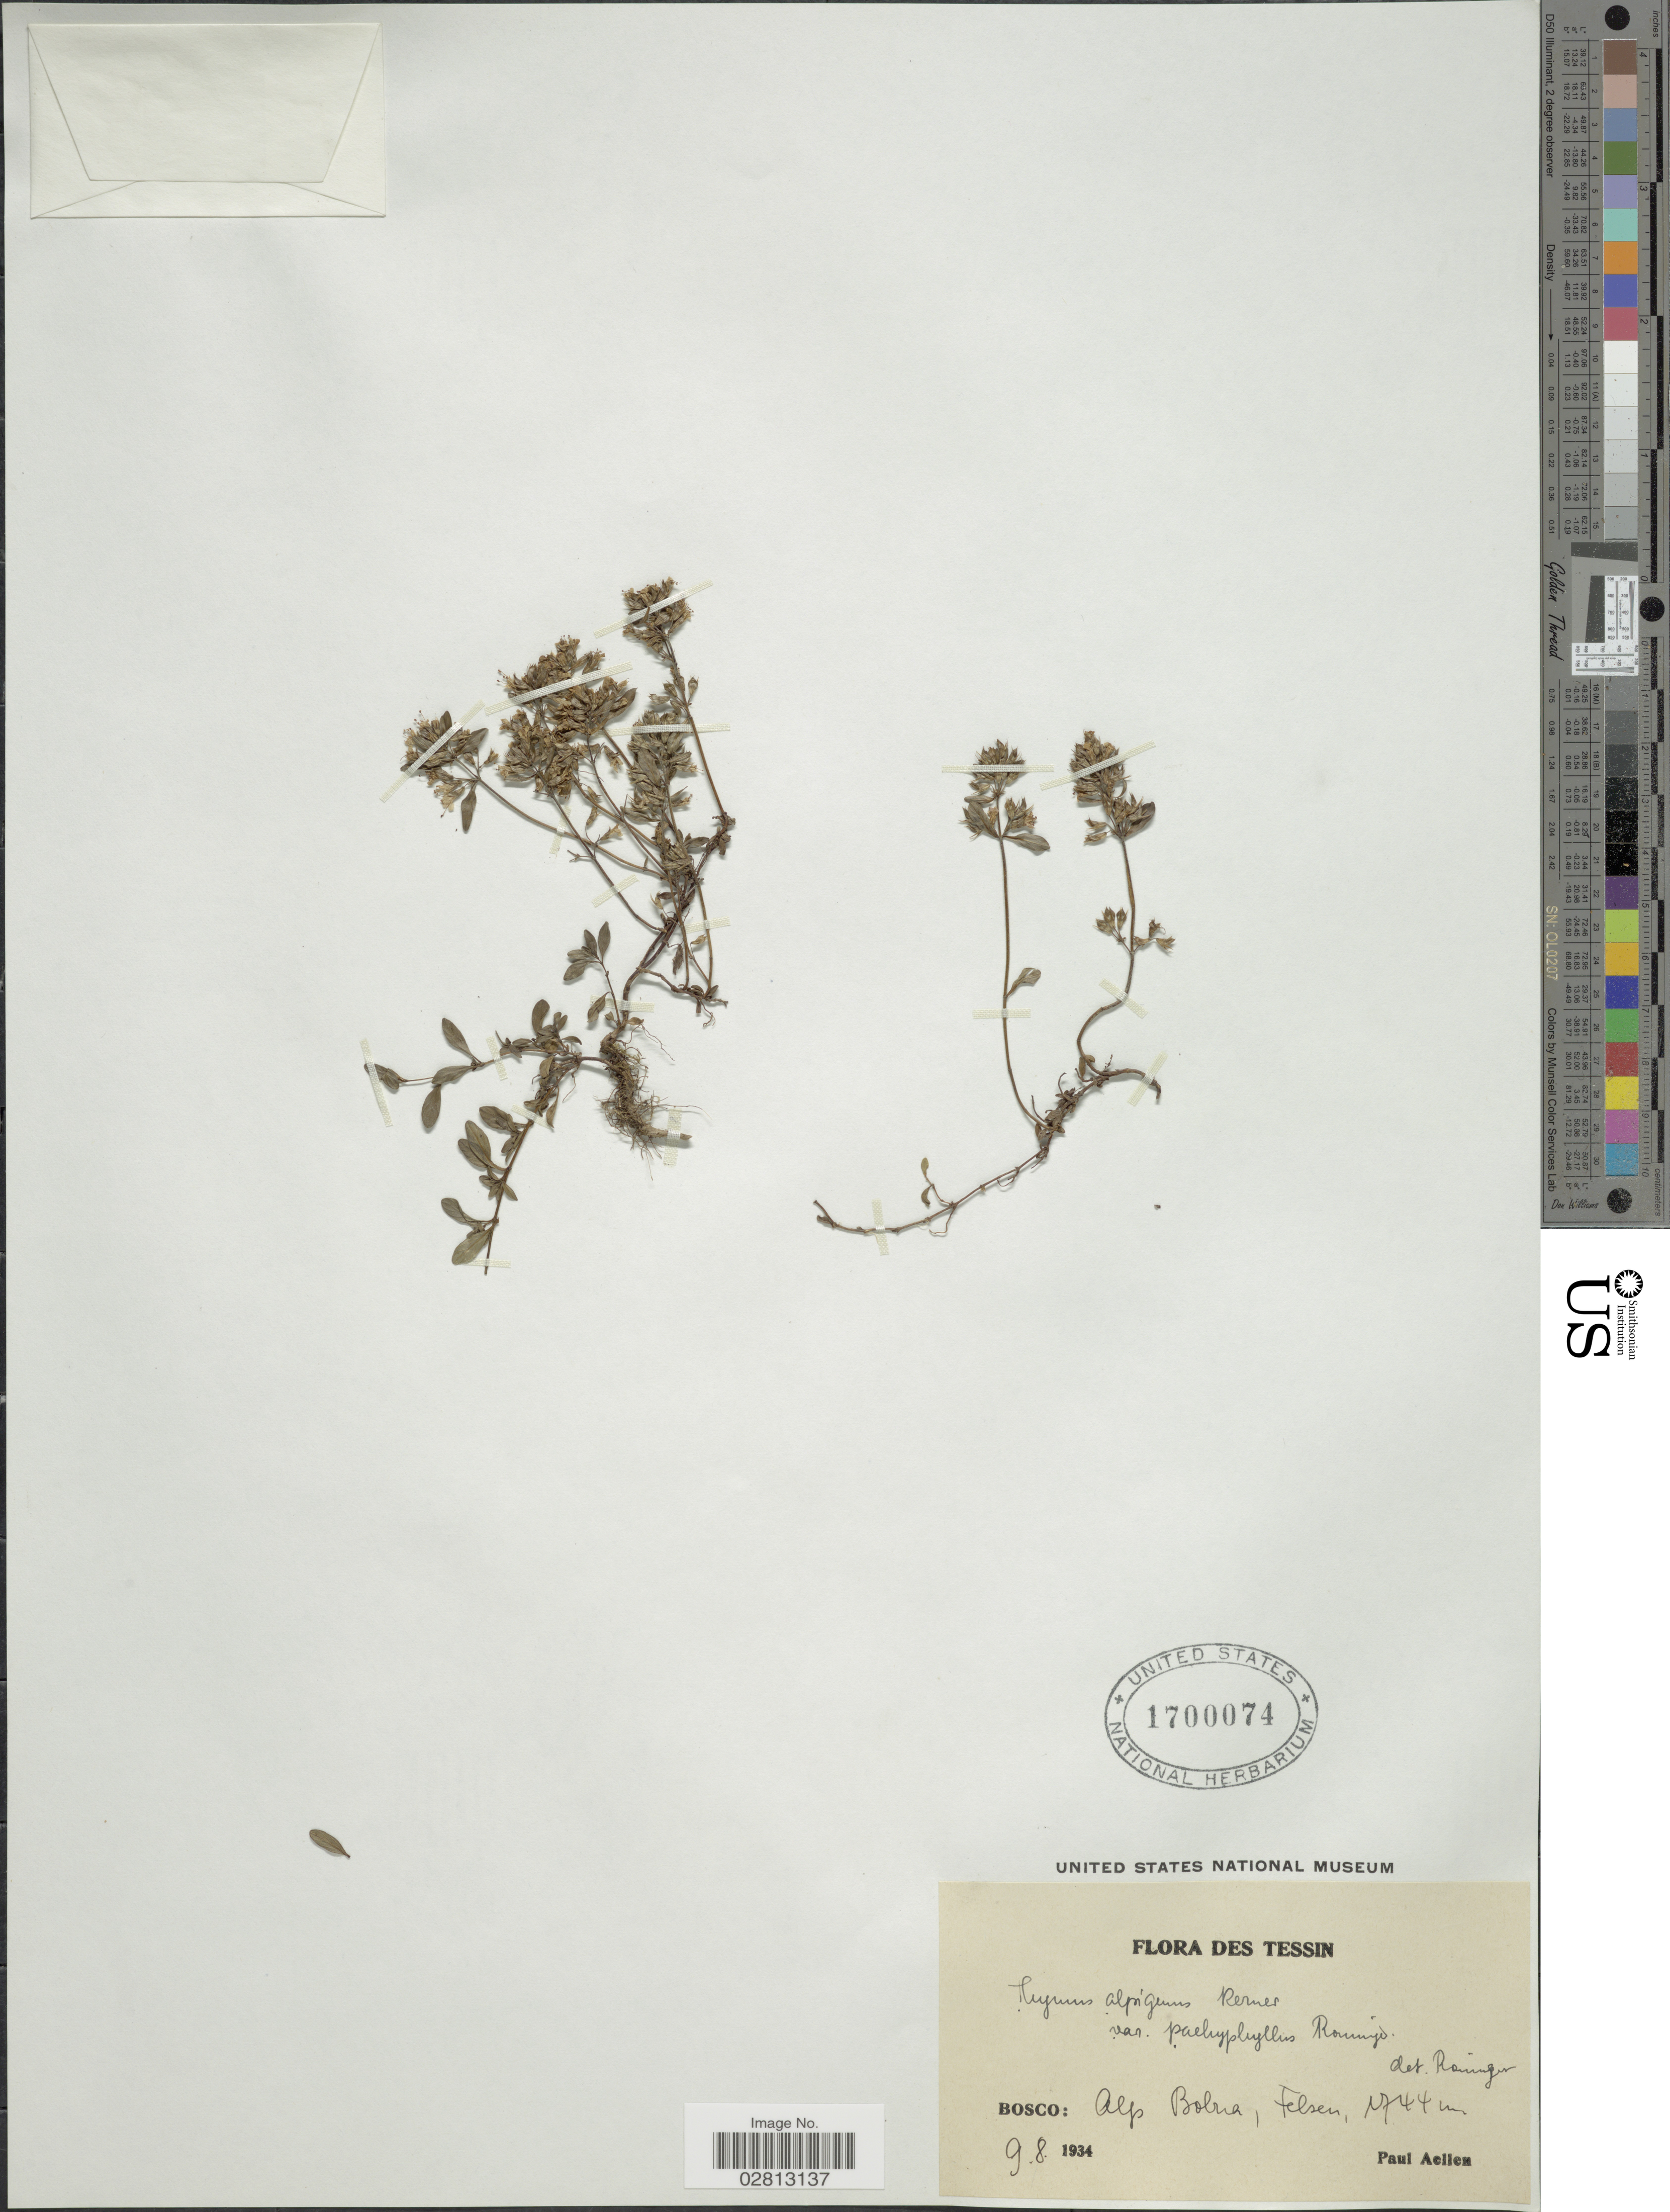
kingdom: Plantae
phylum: Tracheophyta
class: Magnoliopsida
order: Lamiales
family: Lamiaceae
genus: Thymus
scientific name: Thymus alpigenus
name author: Ronniger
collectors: P. Aellen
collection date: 1934-08-09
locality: Tessin, Bosco, Alp Bolua, Felsen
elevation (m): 1744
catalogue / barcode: US 1700074